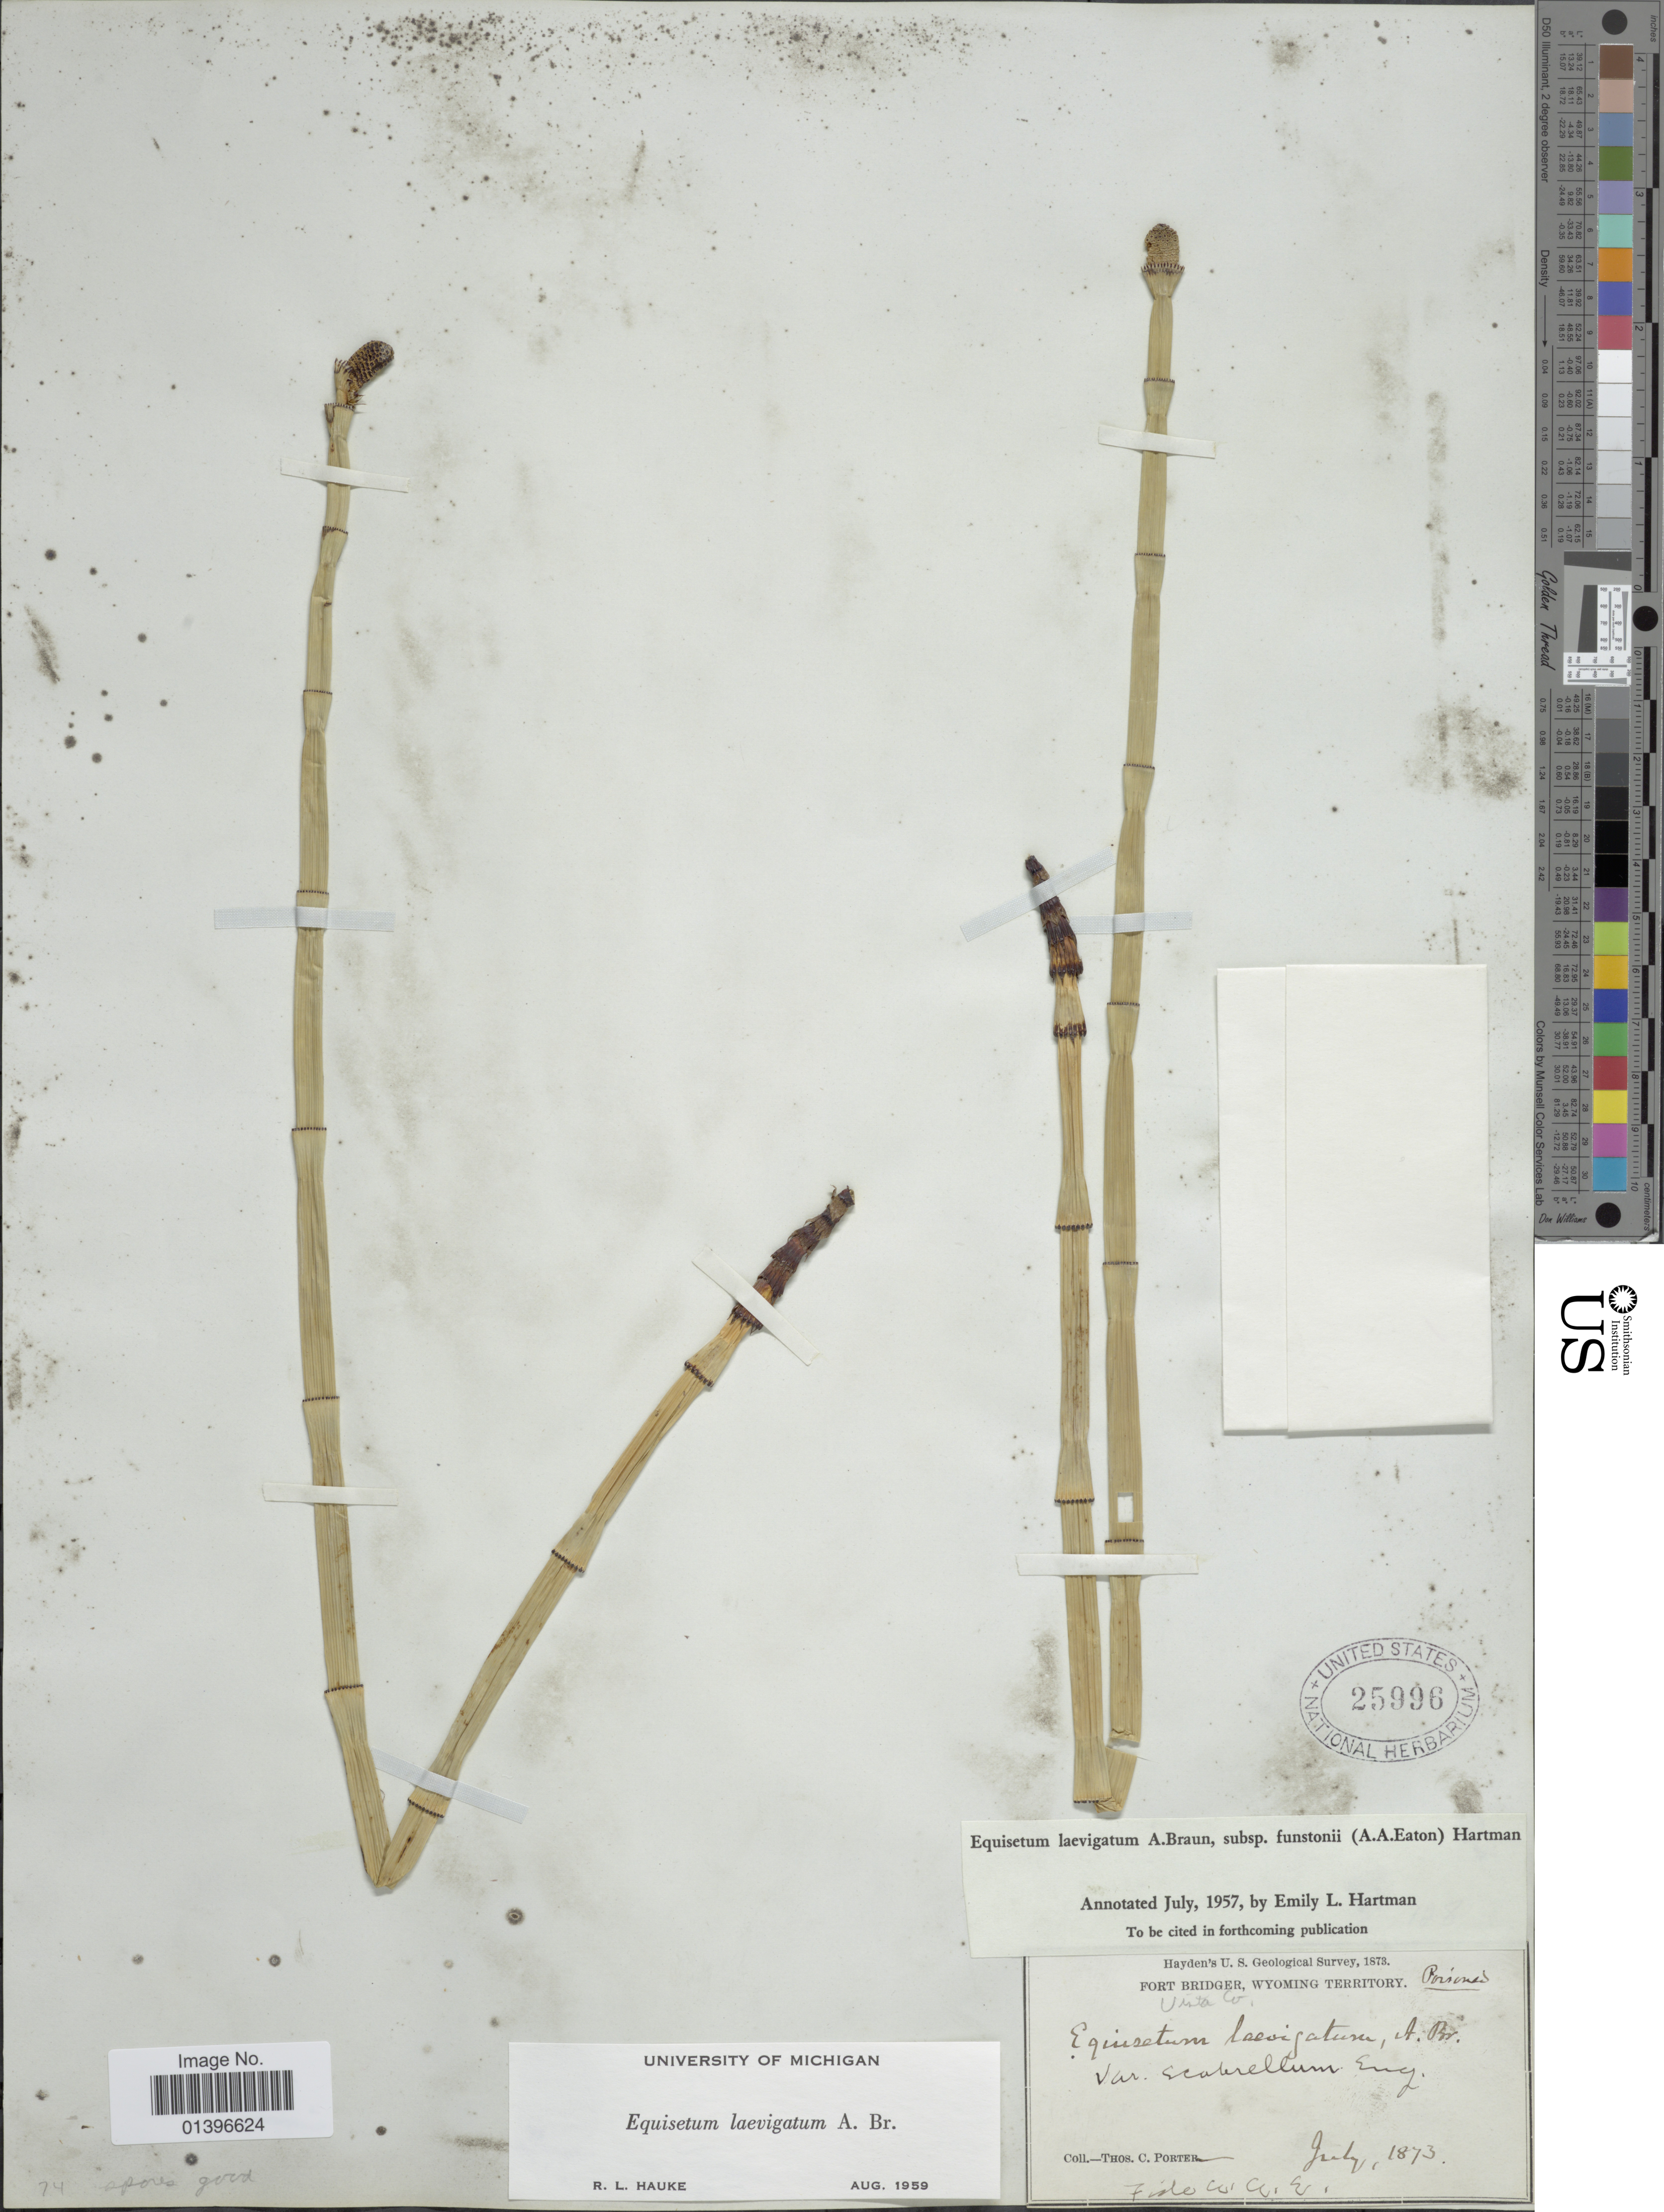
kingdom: Plantae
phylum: Tracheophyta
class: Polypodiopsida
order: Equisetales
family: Equisetaceae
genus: Equisetum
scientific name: Equisetum laevigatum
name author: A. Braun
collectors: T. C. Porter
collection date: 1873-07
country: United States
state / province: Wyoming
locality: Fort Bridger, Wyoming Territory, Uinta Co.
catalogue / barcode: US 25996